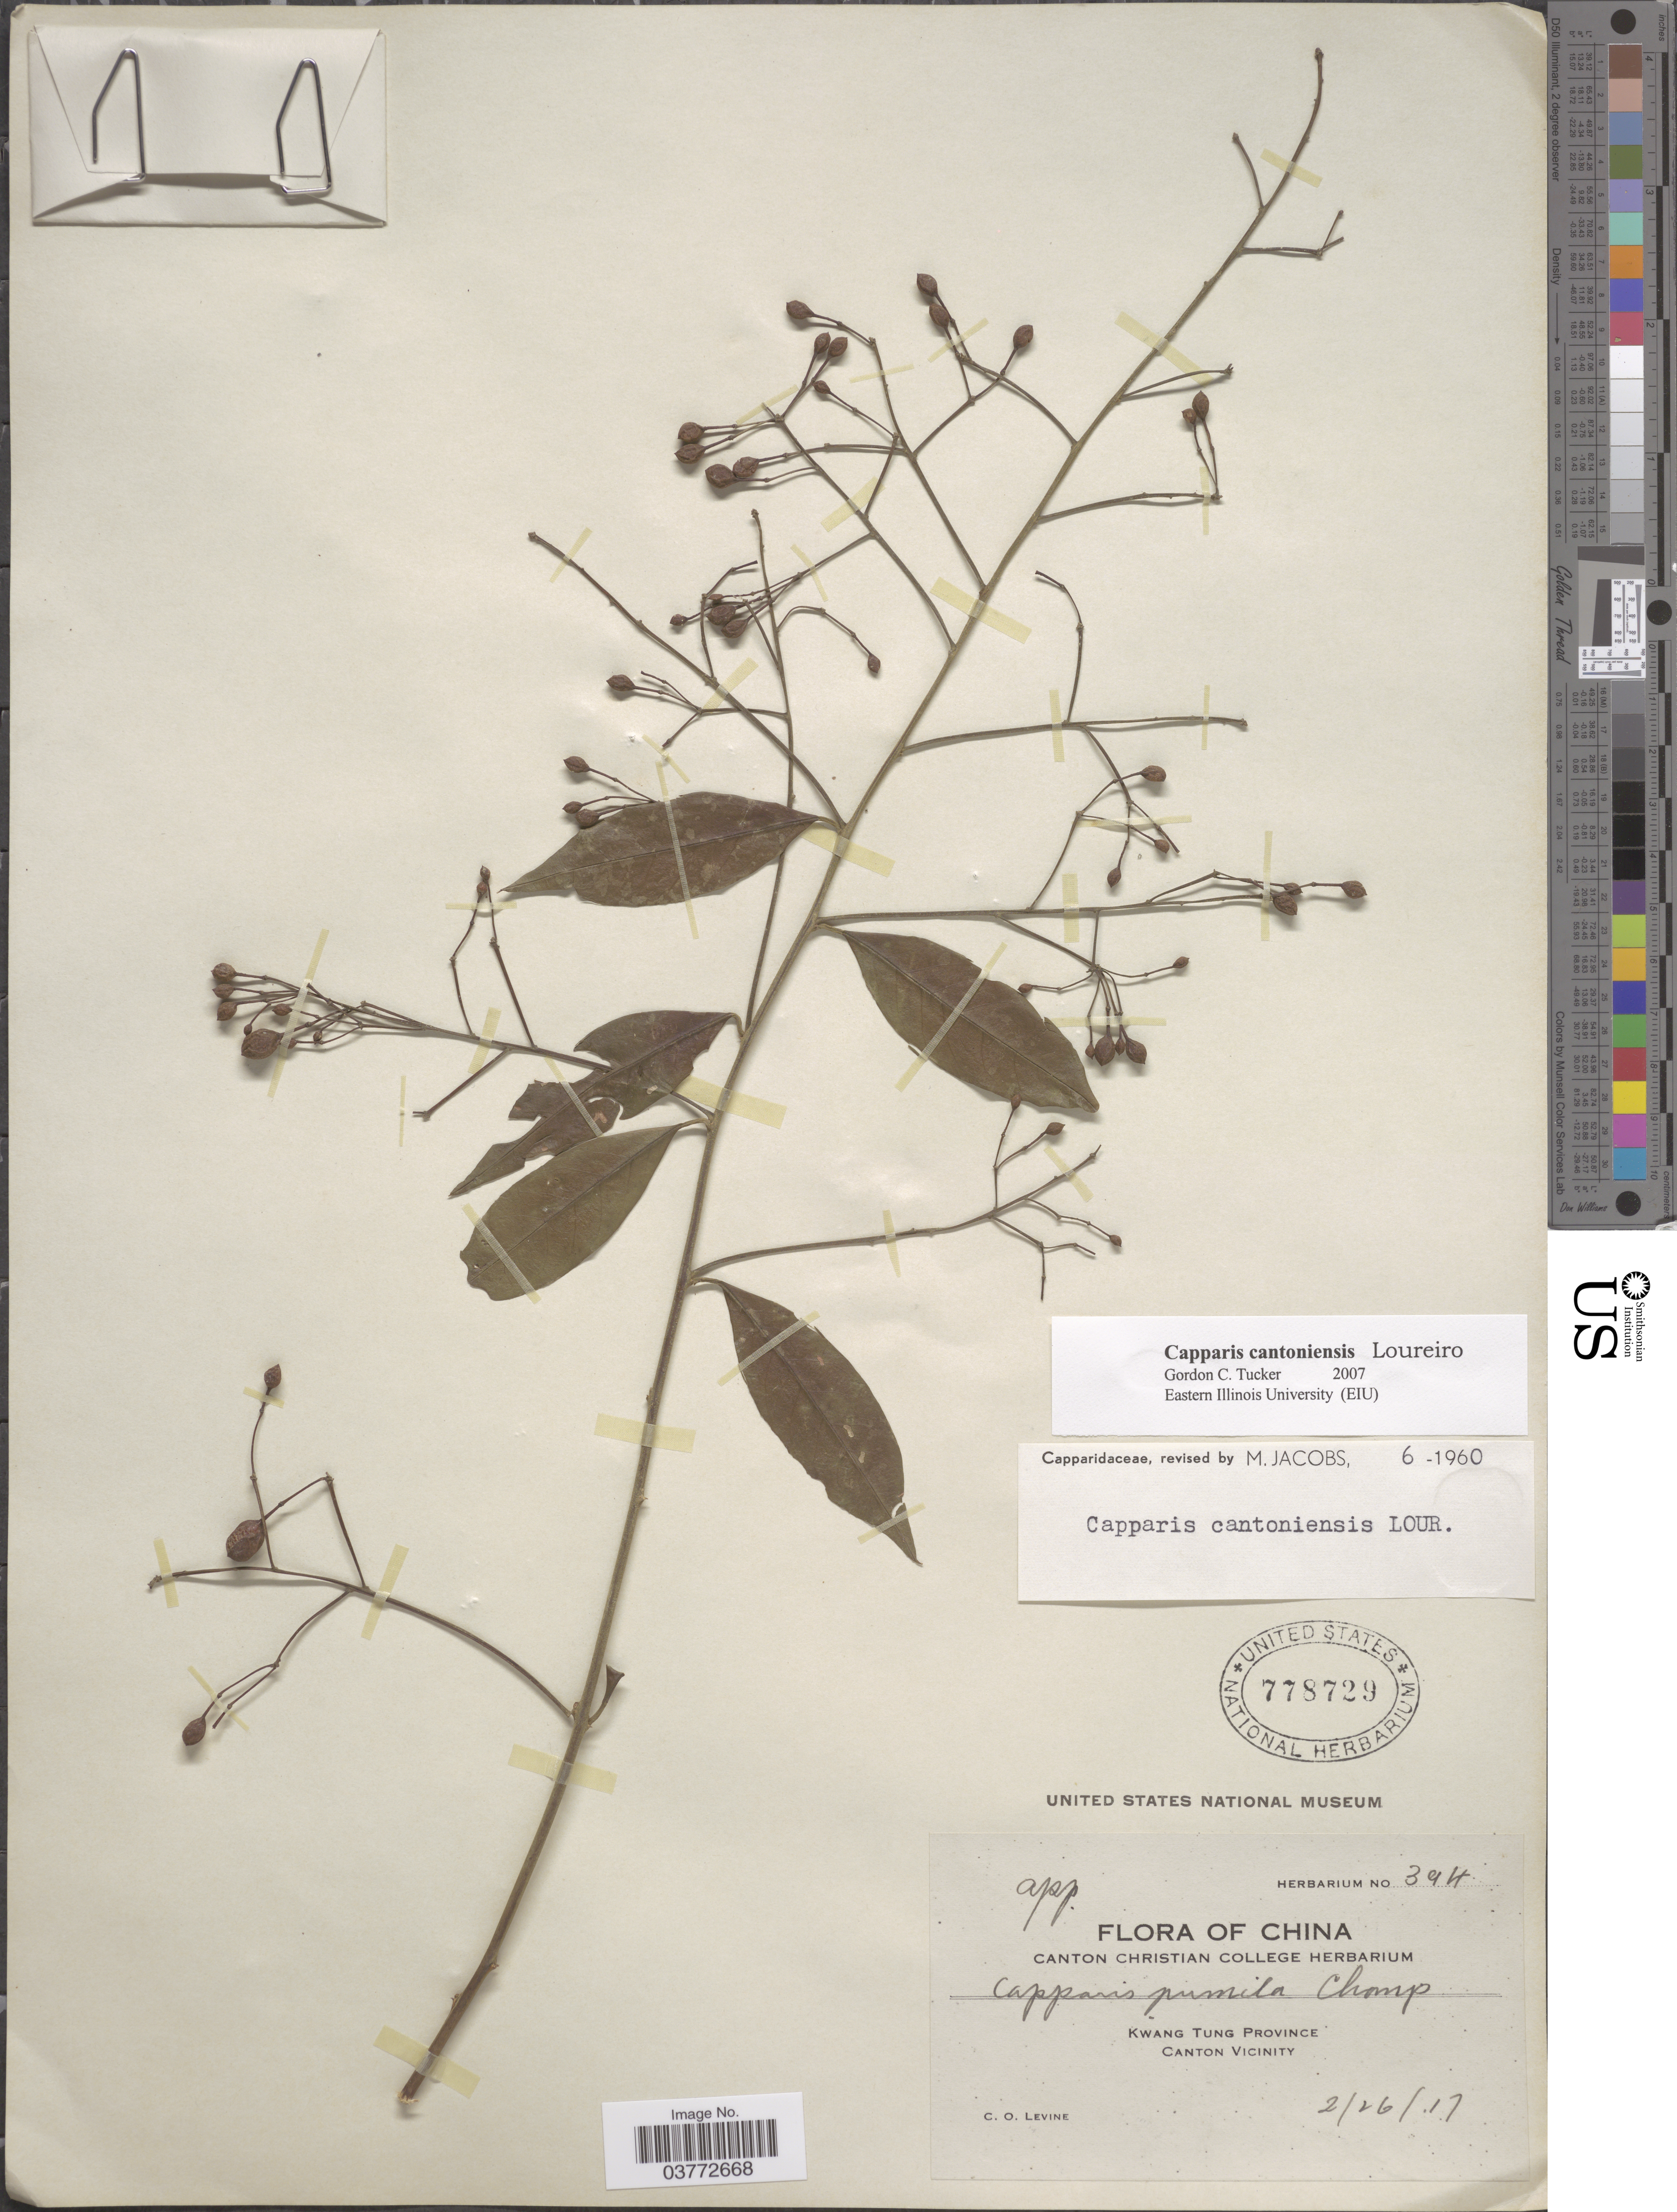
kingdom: Plantae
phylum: Tracheophyta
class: Magnoliopsida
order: Brassicales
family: Capparaceae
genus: Capparis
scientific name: Capparis cantoniensis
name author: Lour.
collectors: C. O. Levine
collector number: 394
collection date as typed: Transcribed d/m/y: 26/2/17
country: China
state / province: Guangdong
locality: Kwang Tung Province. Canton Vicinity.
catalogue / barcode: US 778729